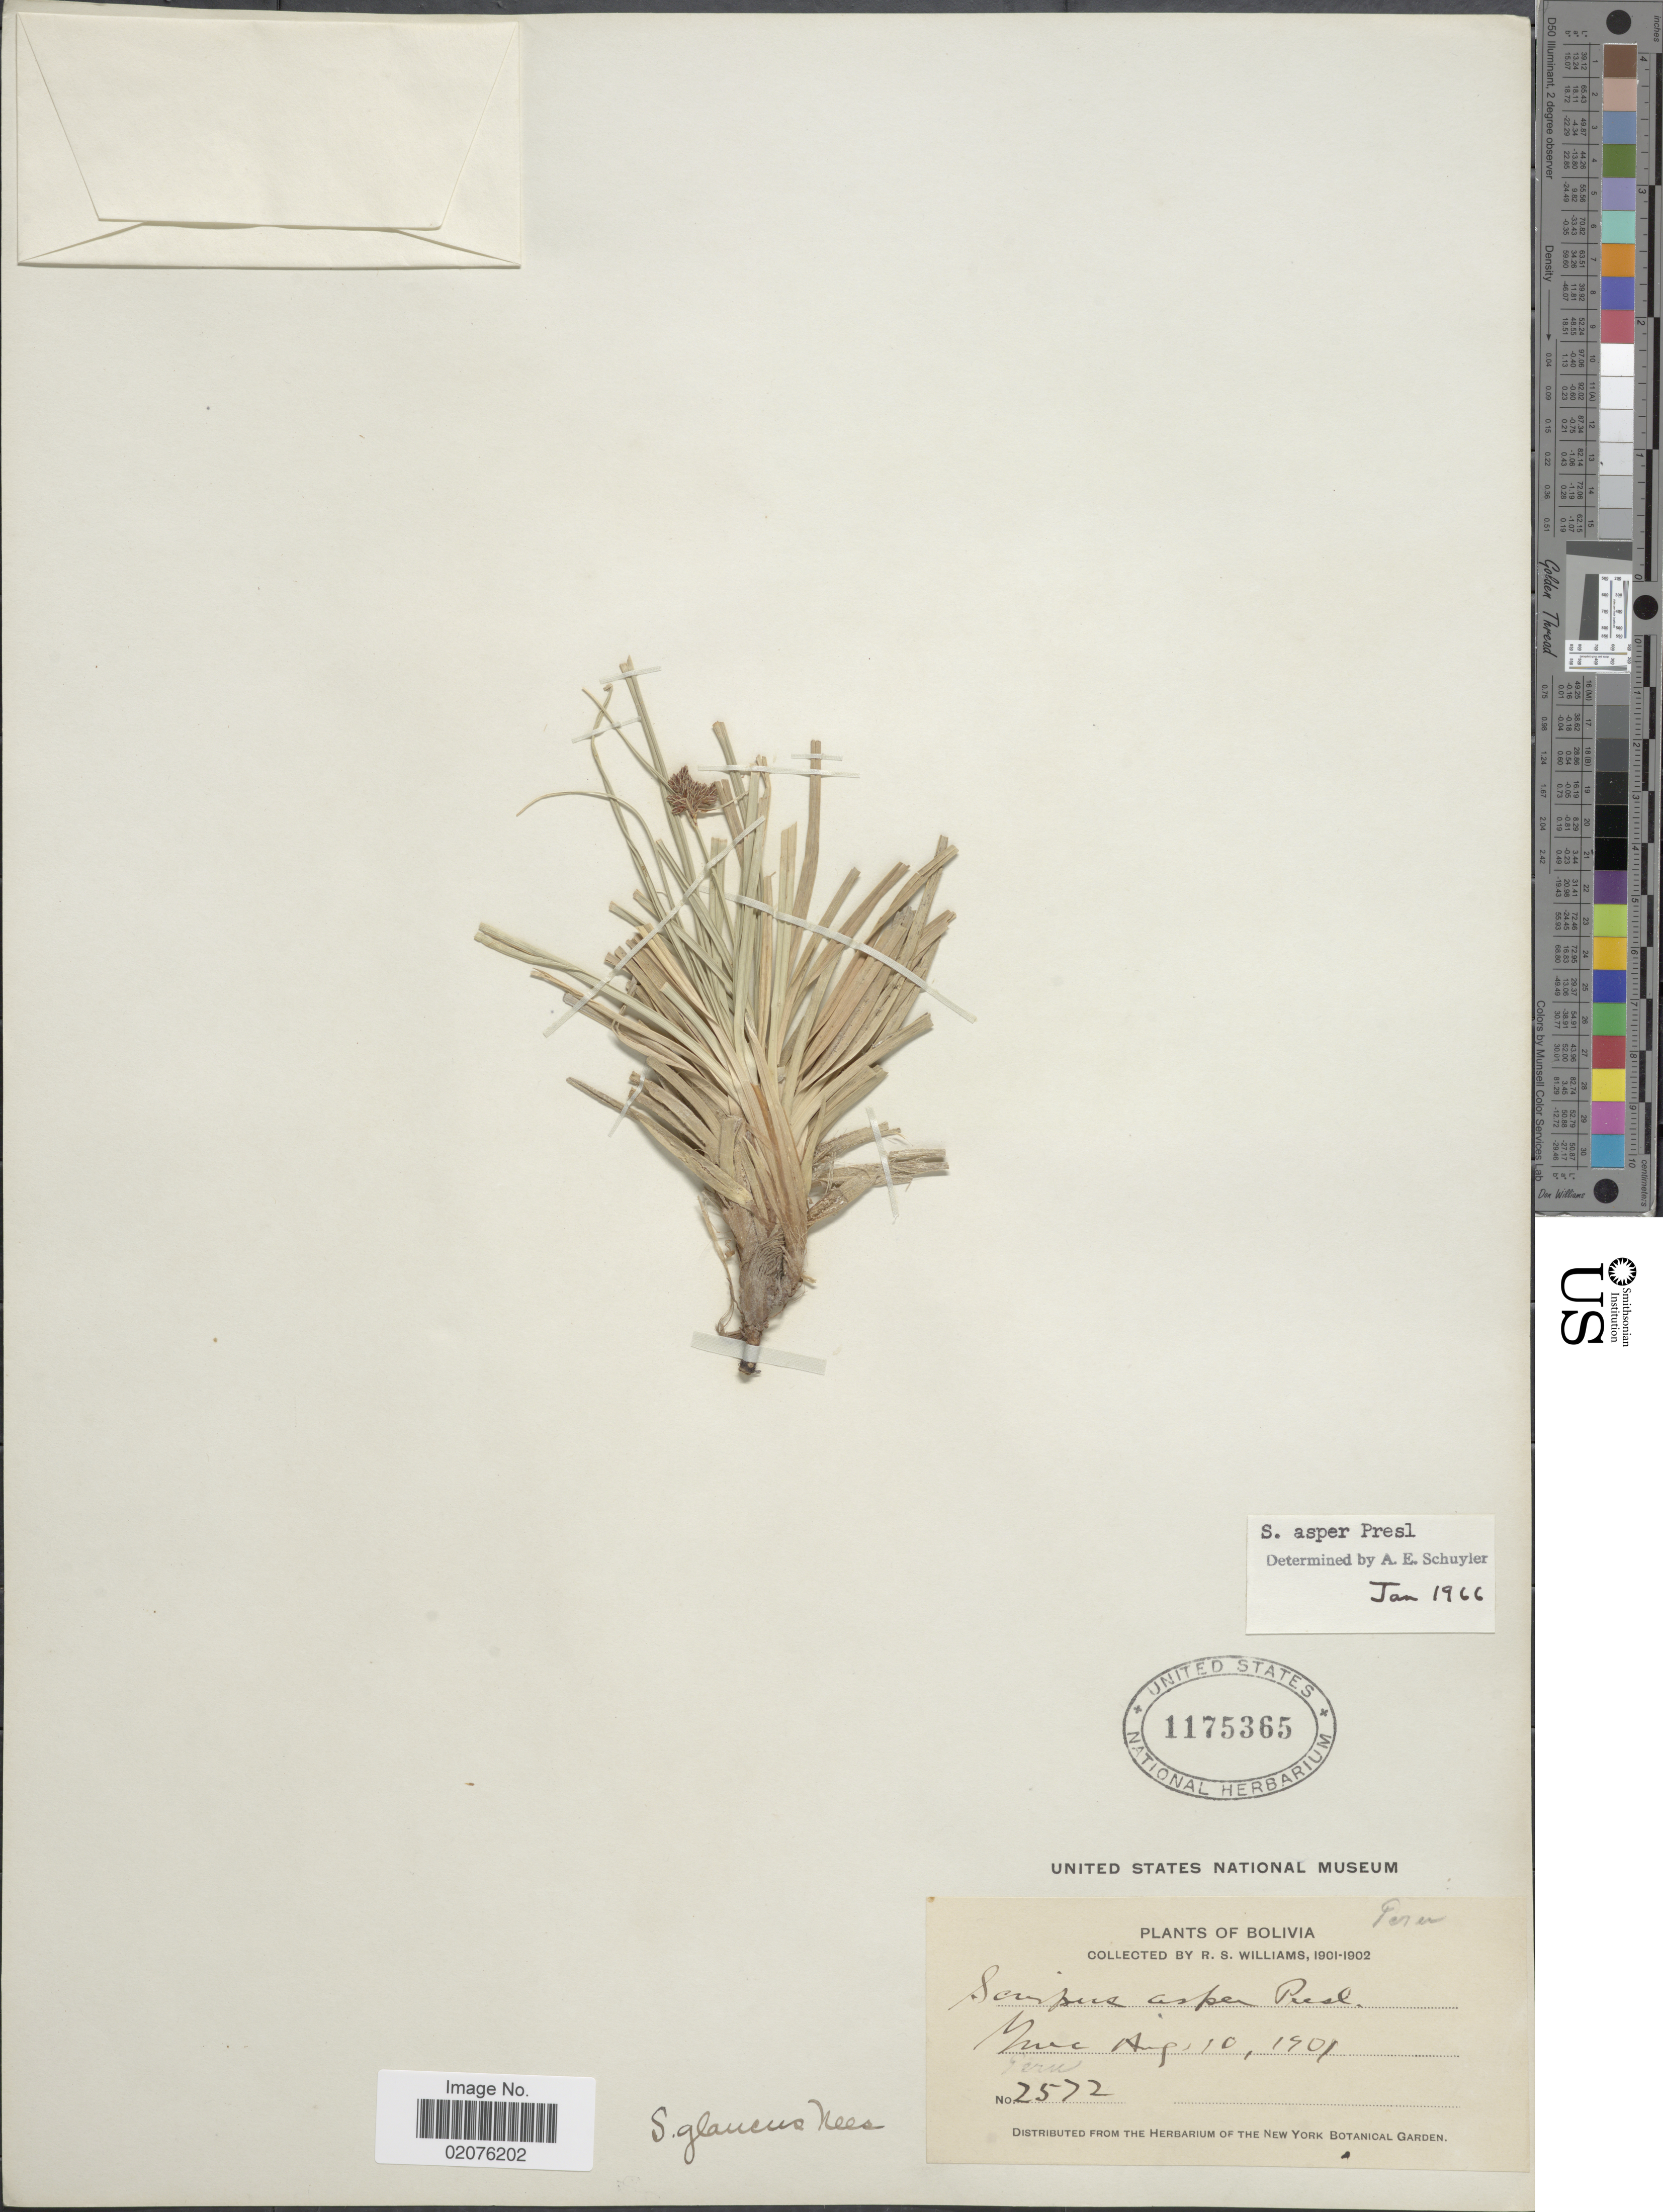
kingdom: Plantae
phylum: Tracheophyta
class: Liliopsida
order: Poales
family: Cyperaceae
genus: Rhodoscirpus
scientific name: Rhodoscirpus asper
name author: (J. Presl & C. Presl) Lév.-Bourret et al.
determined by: Strong, Mark T., (BOT), Smithsonian Institution - National Museum of Natural History (UNITED STATES)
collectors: R. S. Williams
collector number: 2577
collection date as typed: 10 Aug 1901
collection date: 1901-08-10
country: Peru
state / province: Arequipa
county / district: Arequipa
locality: Yura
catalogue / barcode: US 1175365